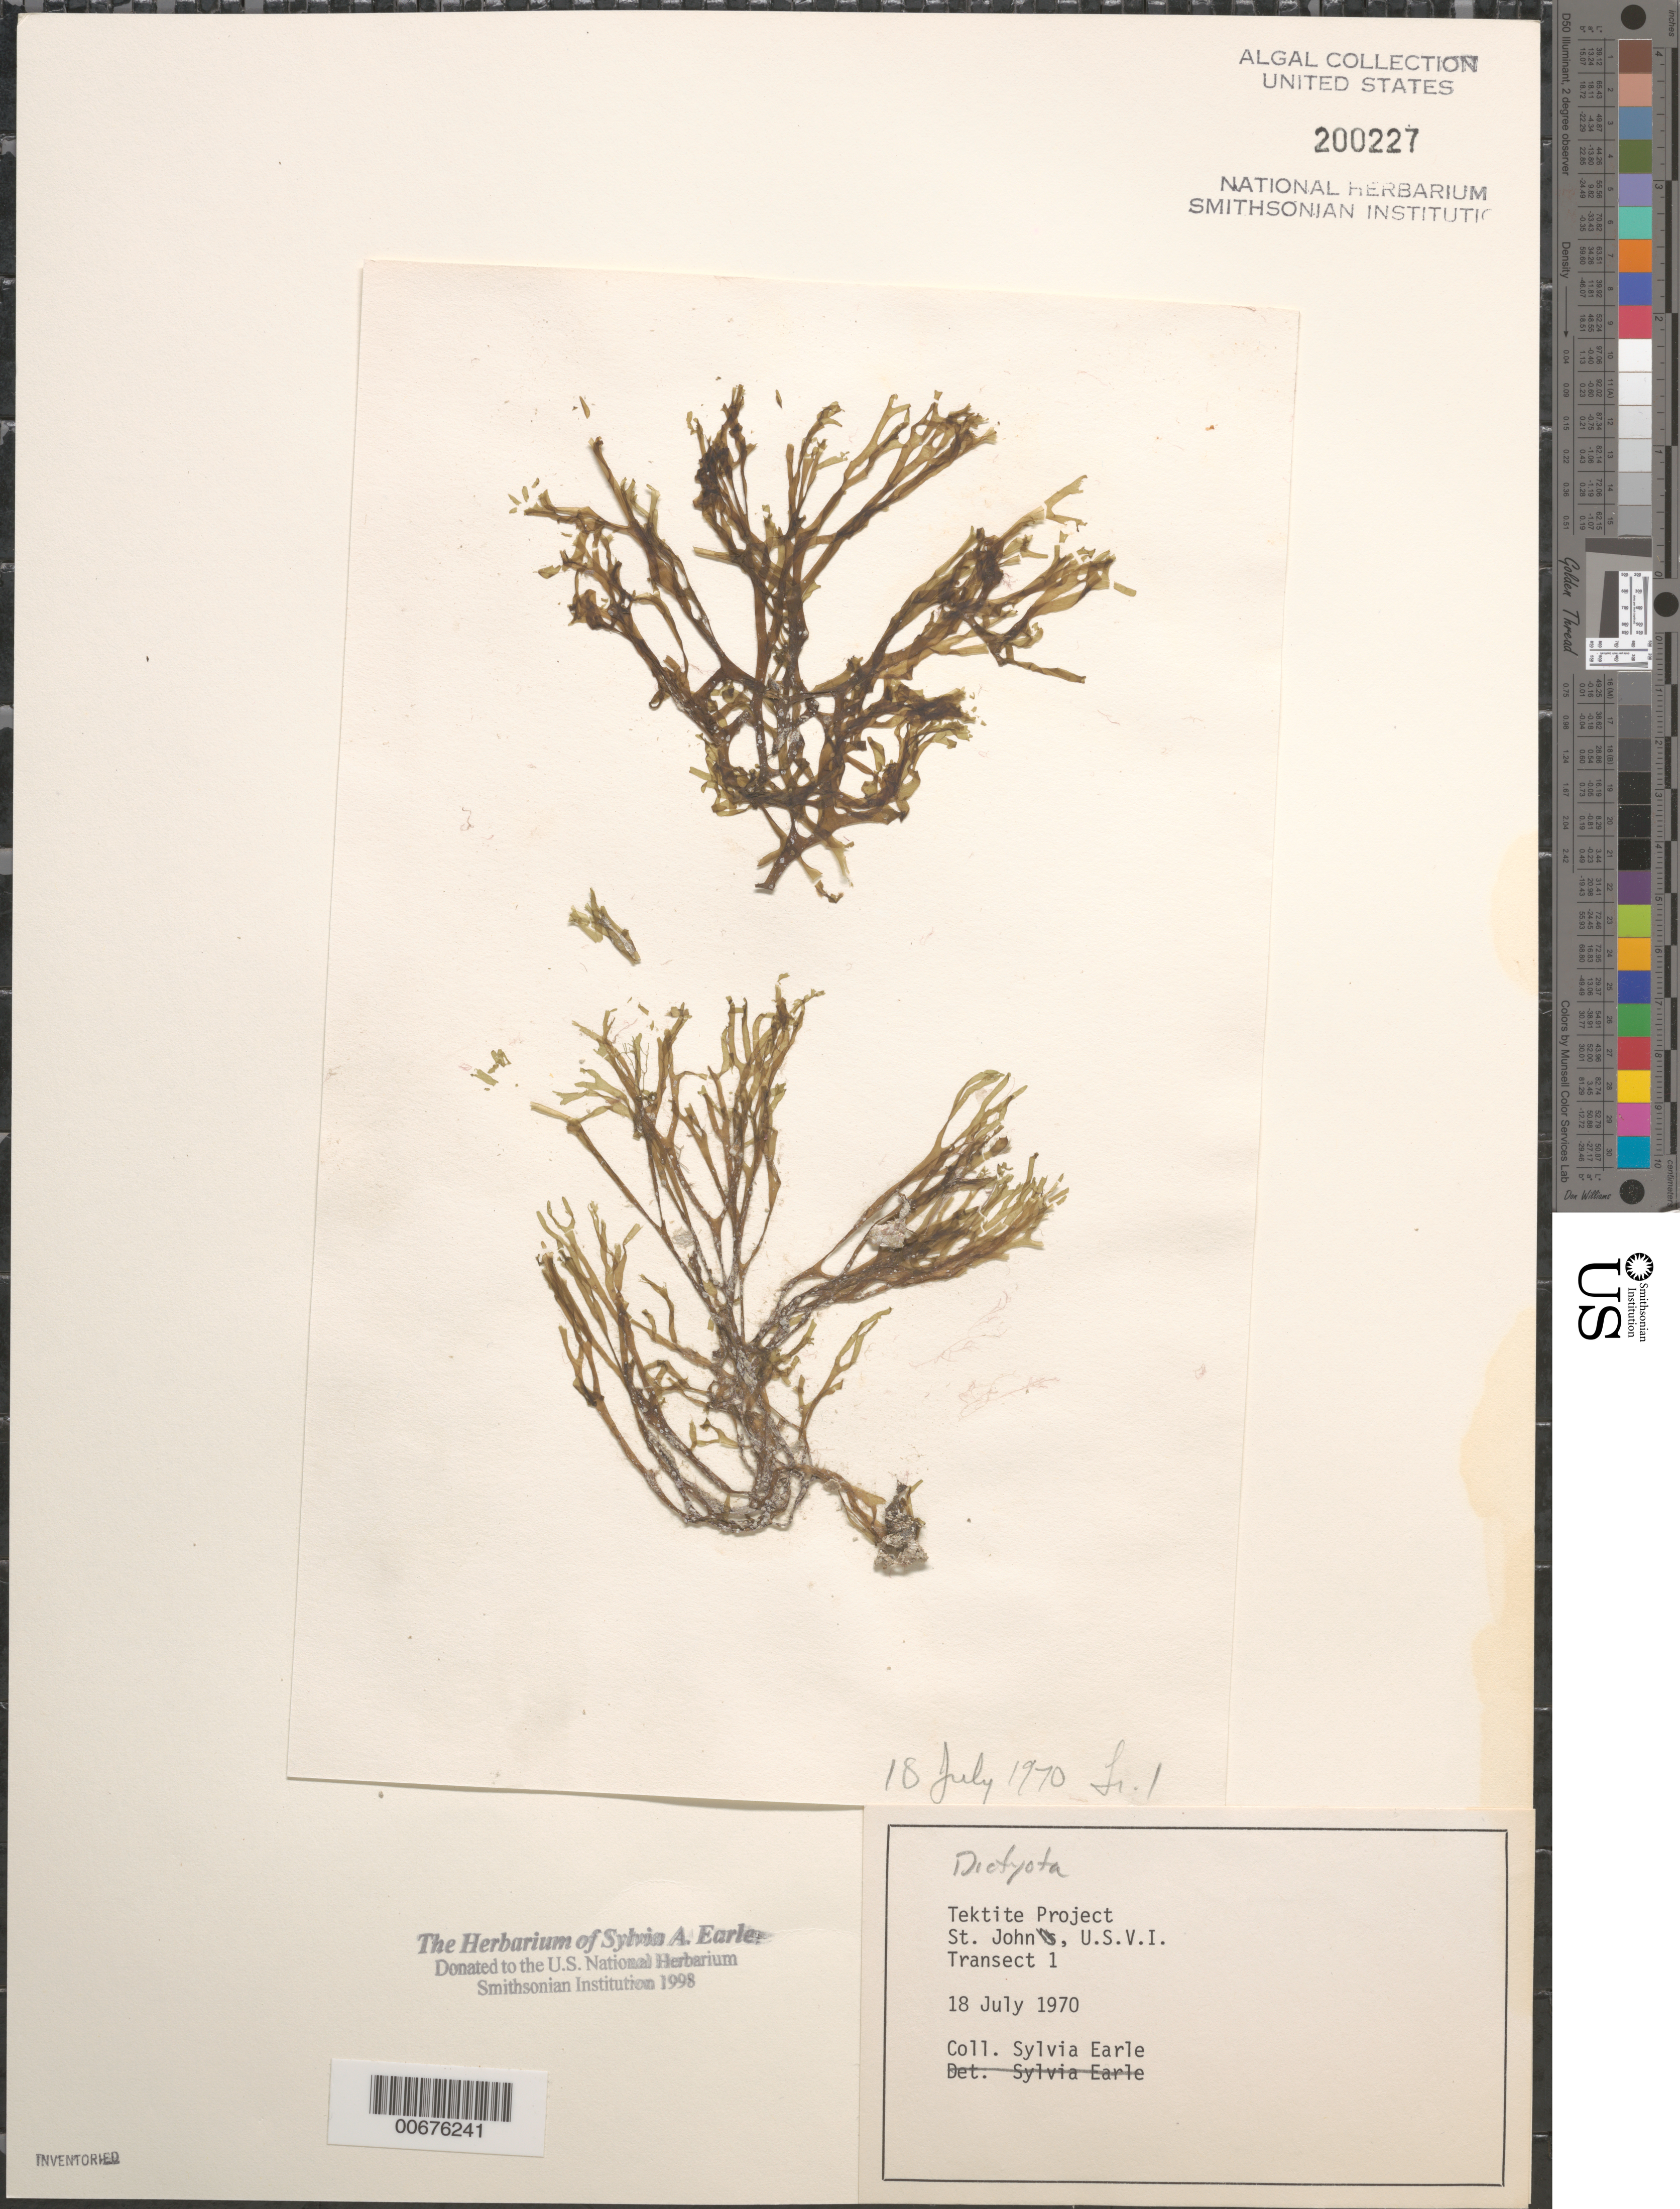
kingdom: Chromista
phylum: Ochrophyta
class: Phaeophyceae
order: Dictyotales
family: Dictyotaceae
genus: Dictyota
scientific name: Dictyota sp.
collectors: S. A. Earle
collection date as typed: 18 Jul 1970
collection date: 1970-07-18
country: U.S. Virgin Islands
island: St. John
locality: Tektite Project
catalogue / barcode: US 200227